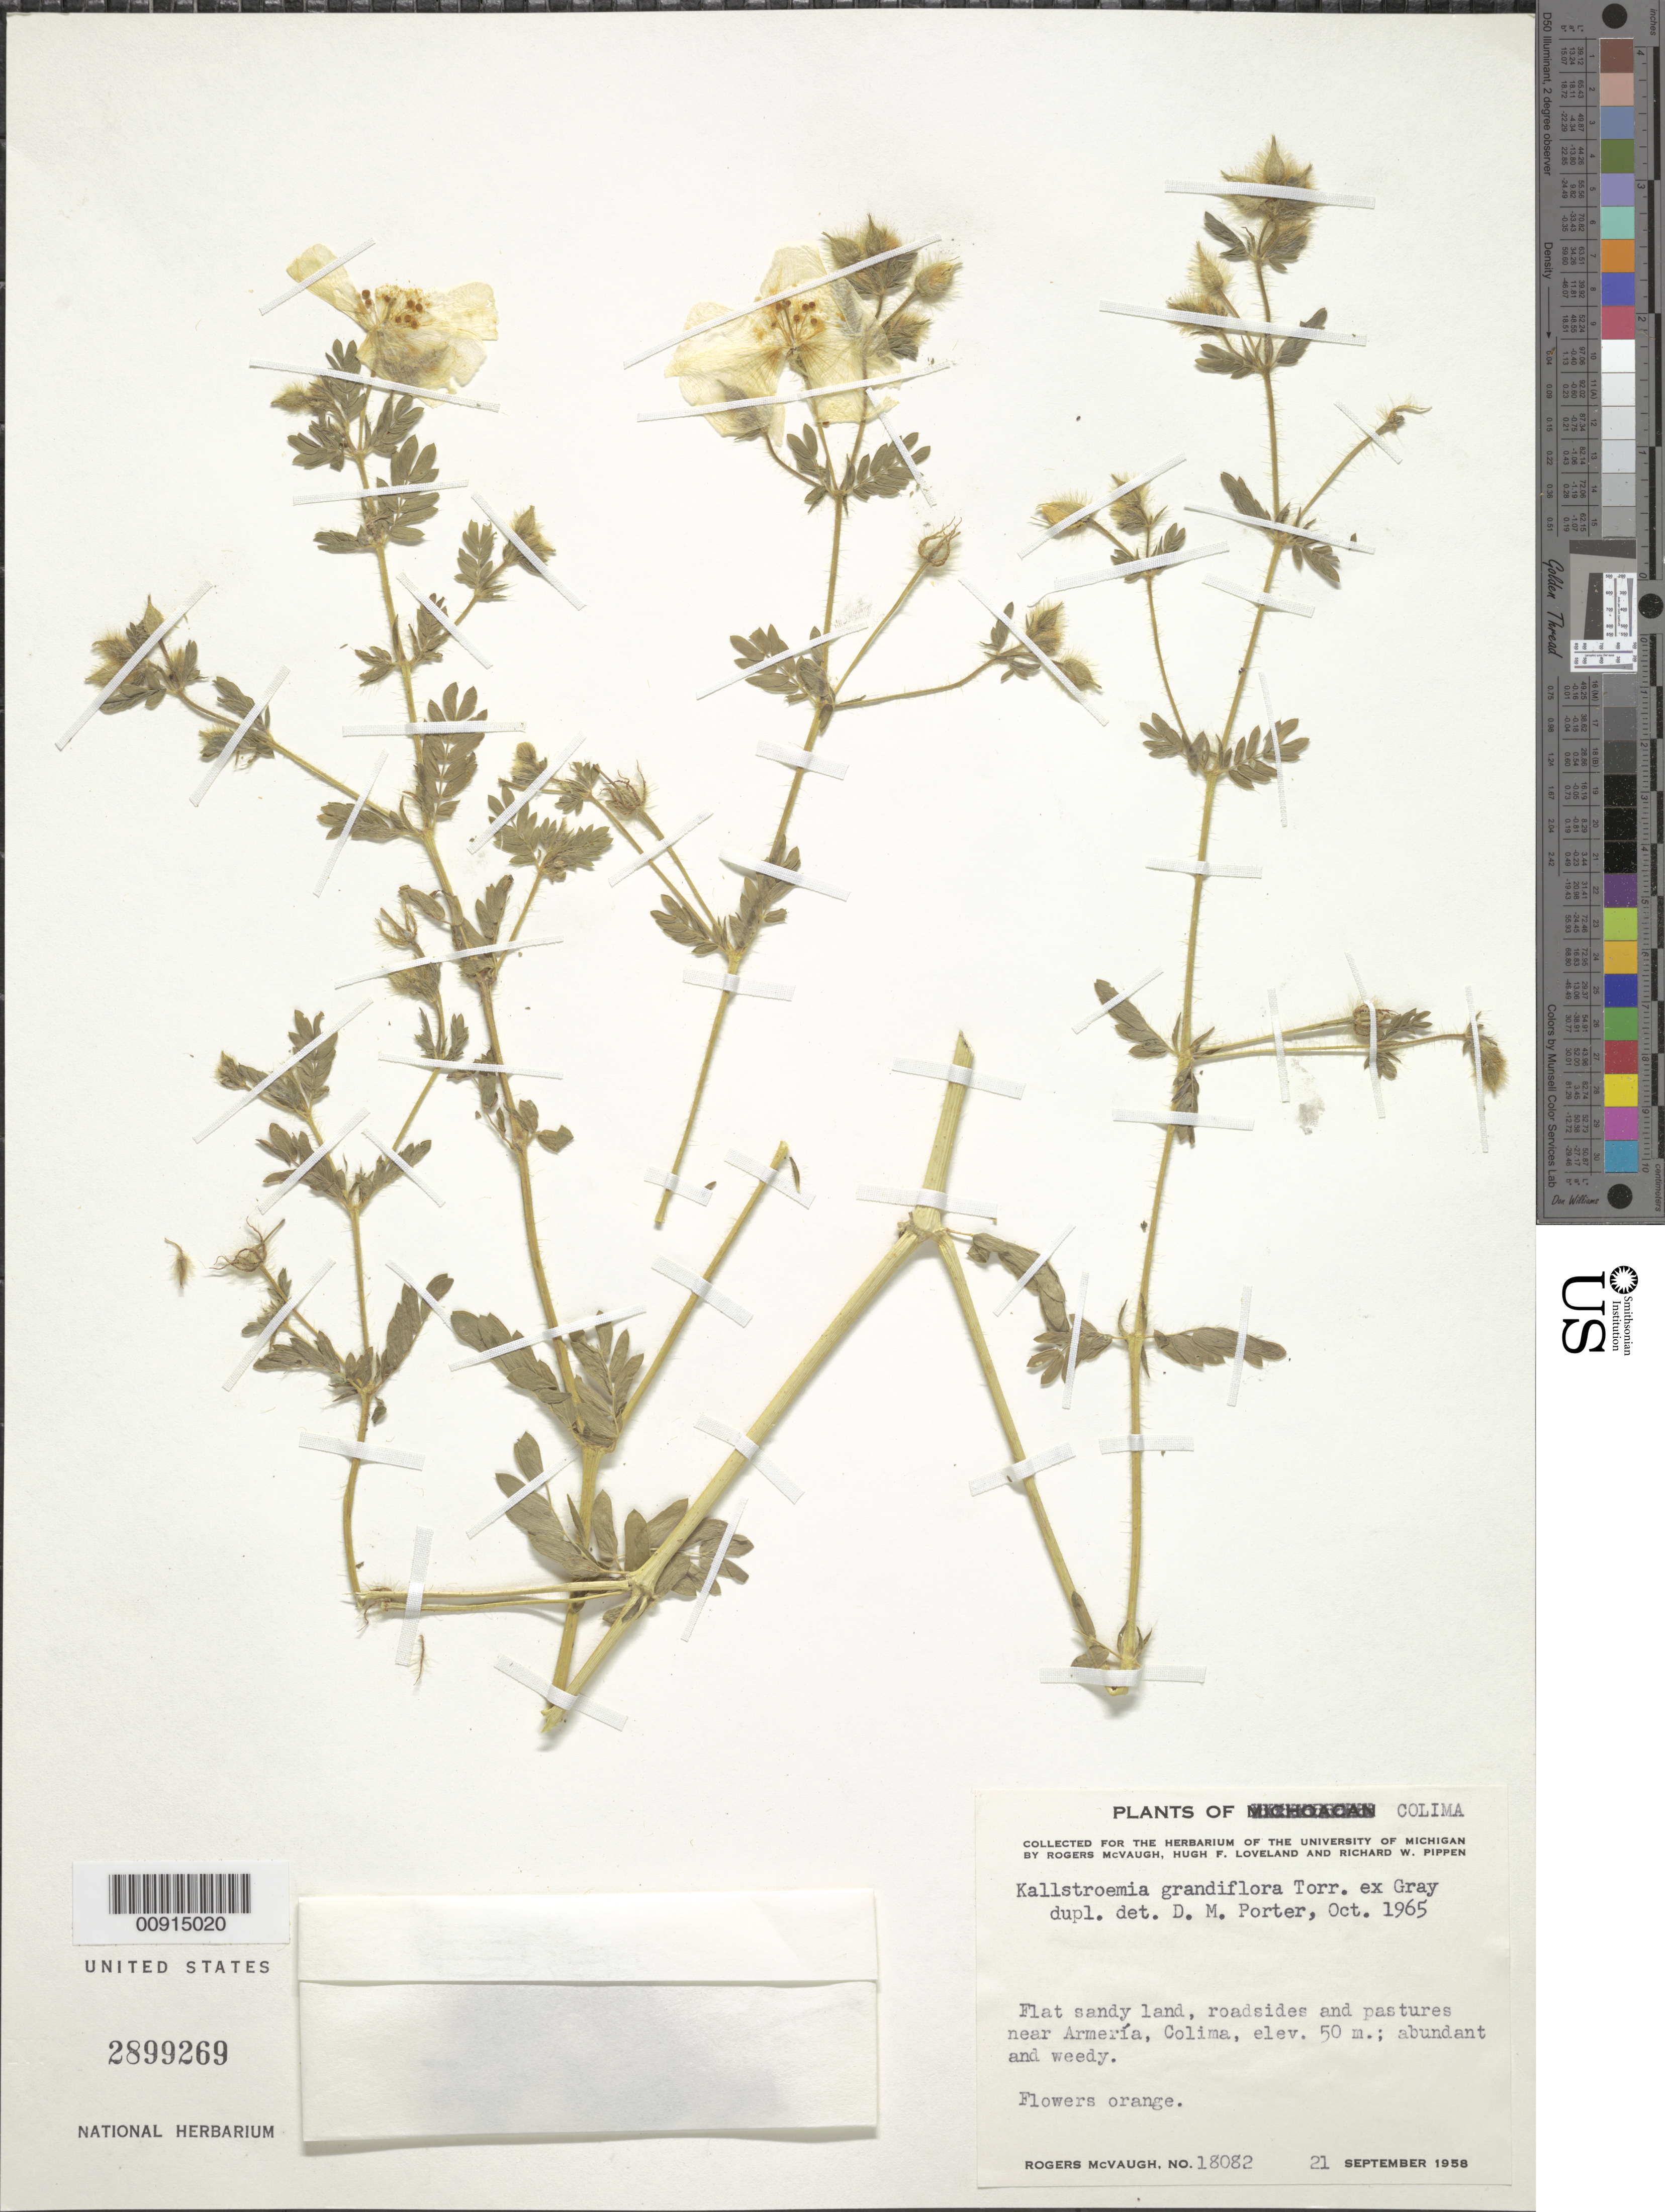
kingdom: Plantae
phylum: Tracheophyta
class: Magnoliopsida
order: Zygophyllales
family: Zygophyllaceae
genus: Kallstroemia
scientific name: Kallstroemia grandiflora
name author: Torr. ex A. Gray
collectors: R. McVaugh, H. Loveland & R. W. Pippen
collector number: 18082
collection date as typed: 21 Sep 1958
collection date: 1958-09-21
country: Mexico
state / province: Colima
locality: Near Armería, Colima.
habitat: Flat sandy land, roadsides and pastures.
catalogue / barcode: US 2899269